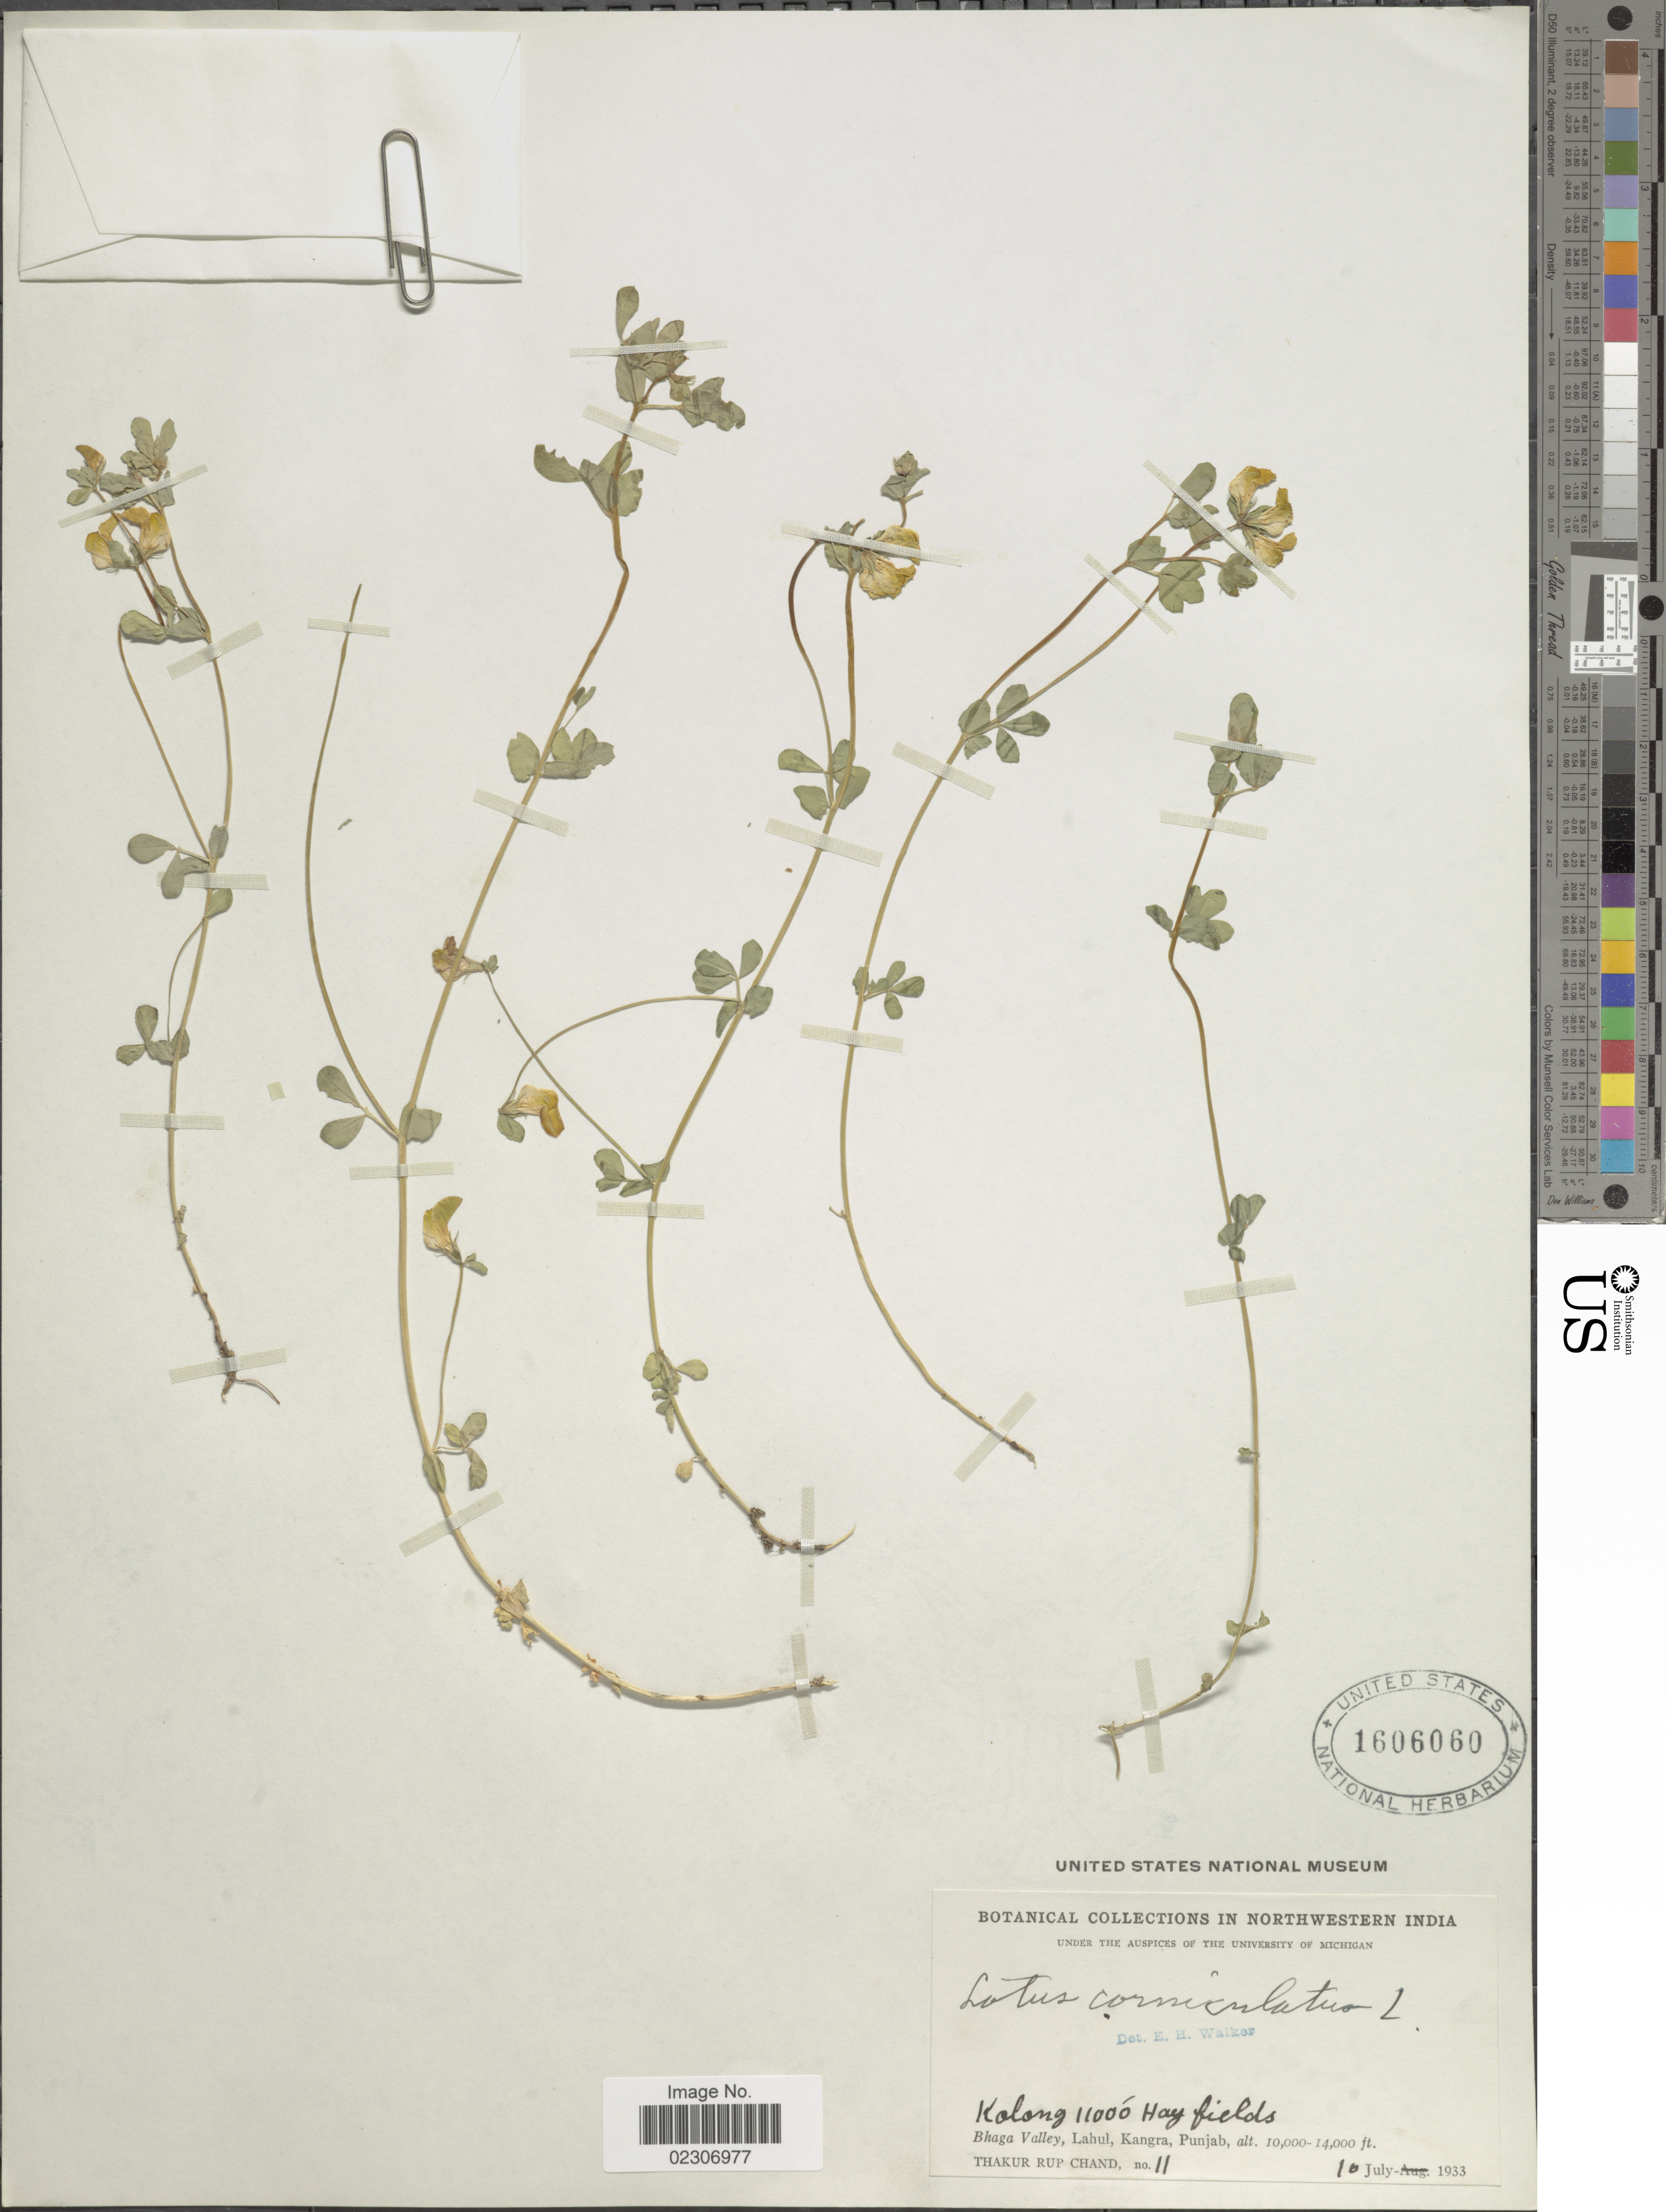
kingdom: Plantae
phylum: Tracheophyta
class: Magnoliopsida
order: Fabales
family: Fabaceae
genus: Lotus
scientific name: Lotus corniculatus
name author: L.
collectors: T. R. Chand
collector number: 11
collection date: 1933-07-10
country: India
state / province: Himachal Pradesh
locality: Kolan, 11000 Hay fields, Bhaga Valley, Lahul, Kangra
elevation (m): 3048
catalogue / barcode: US 1606060